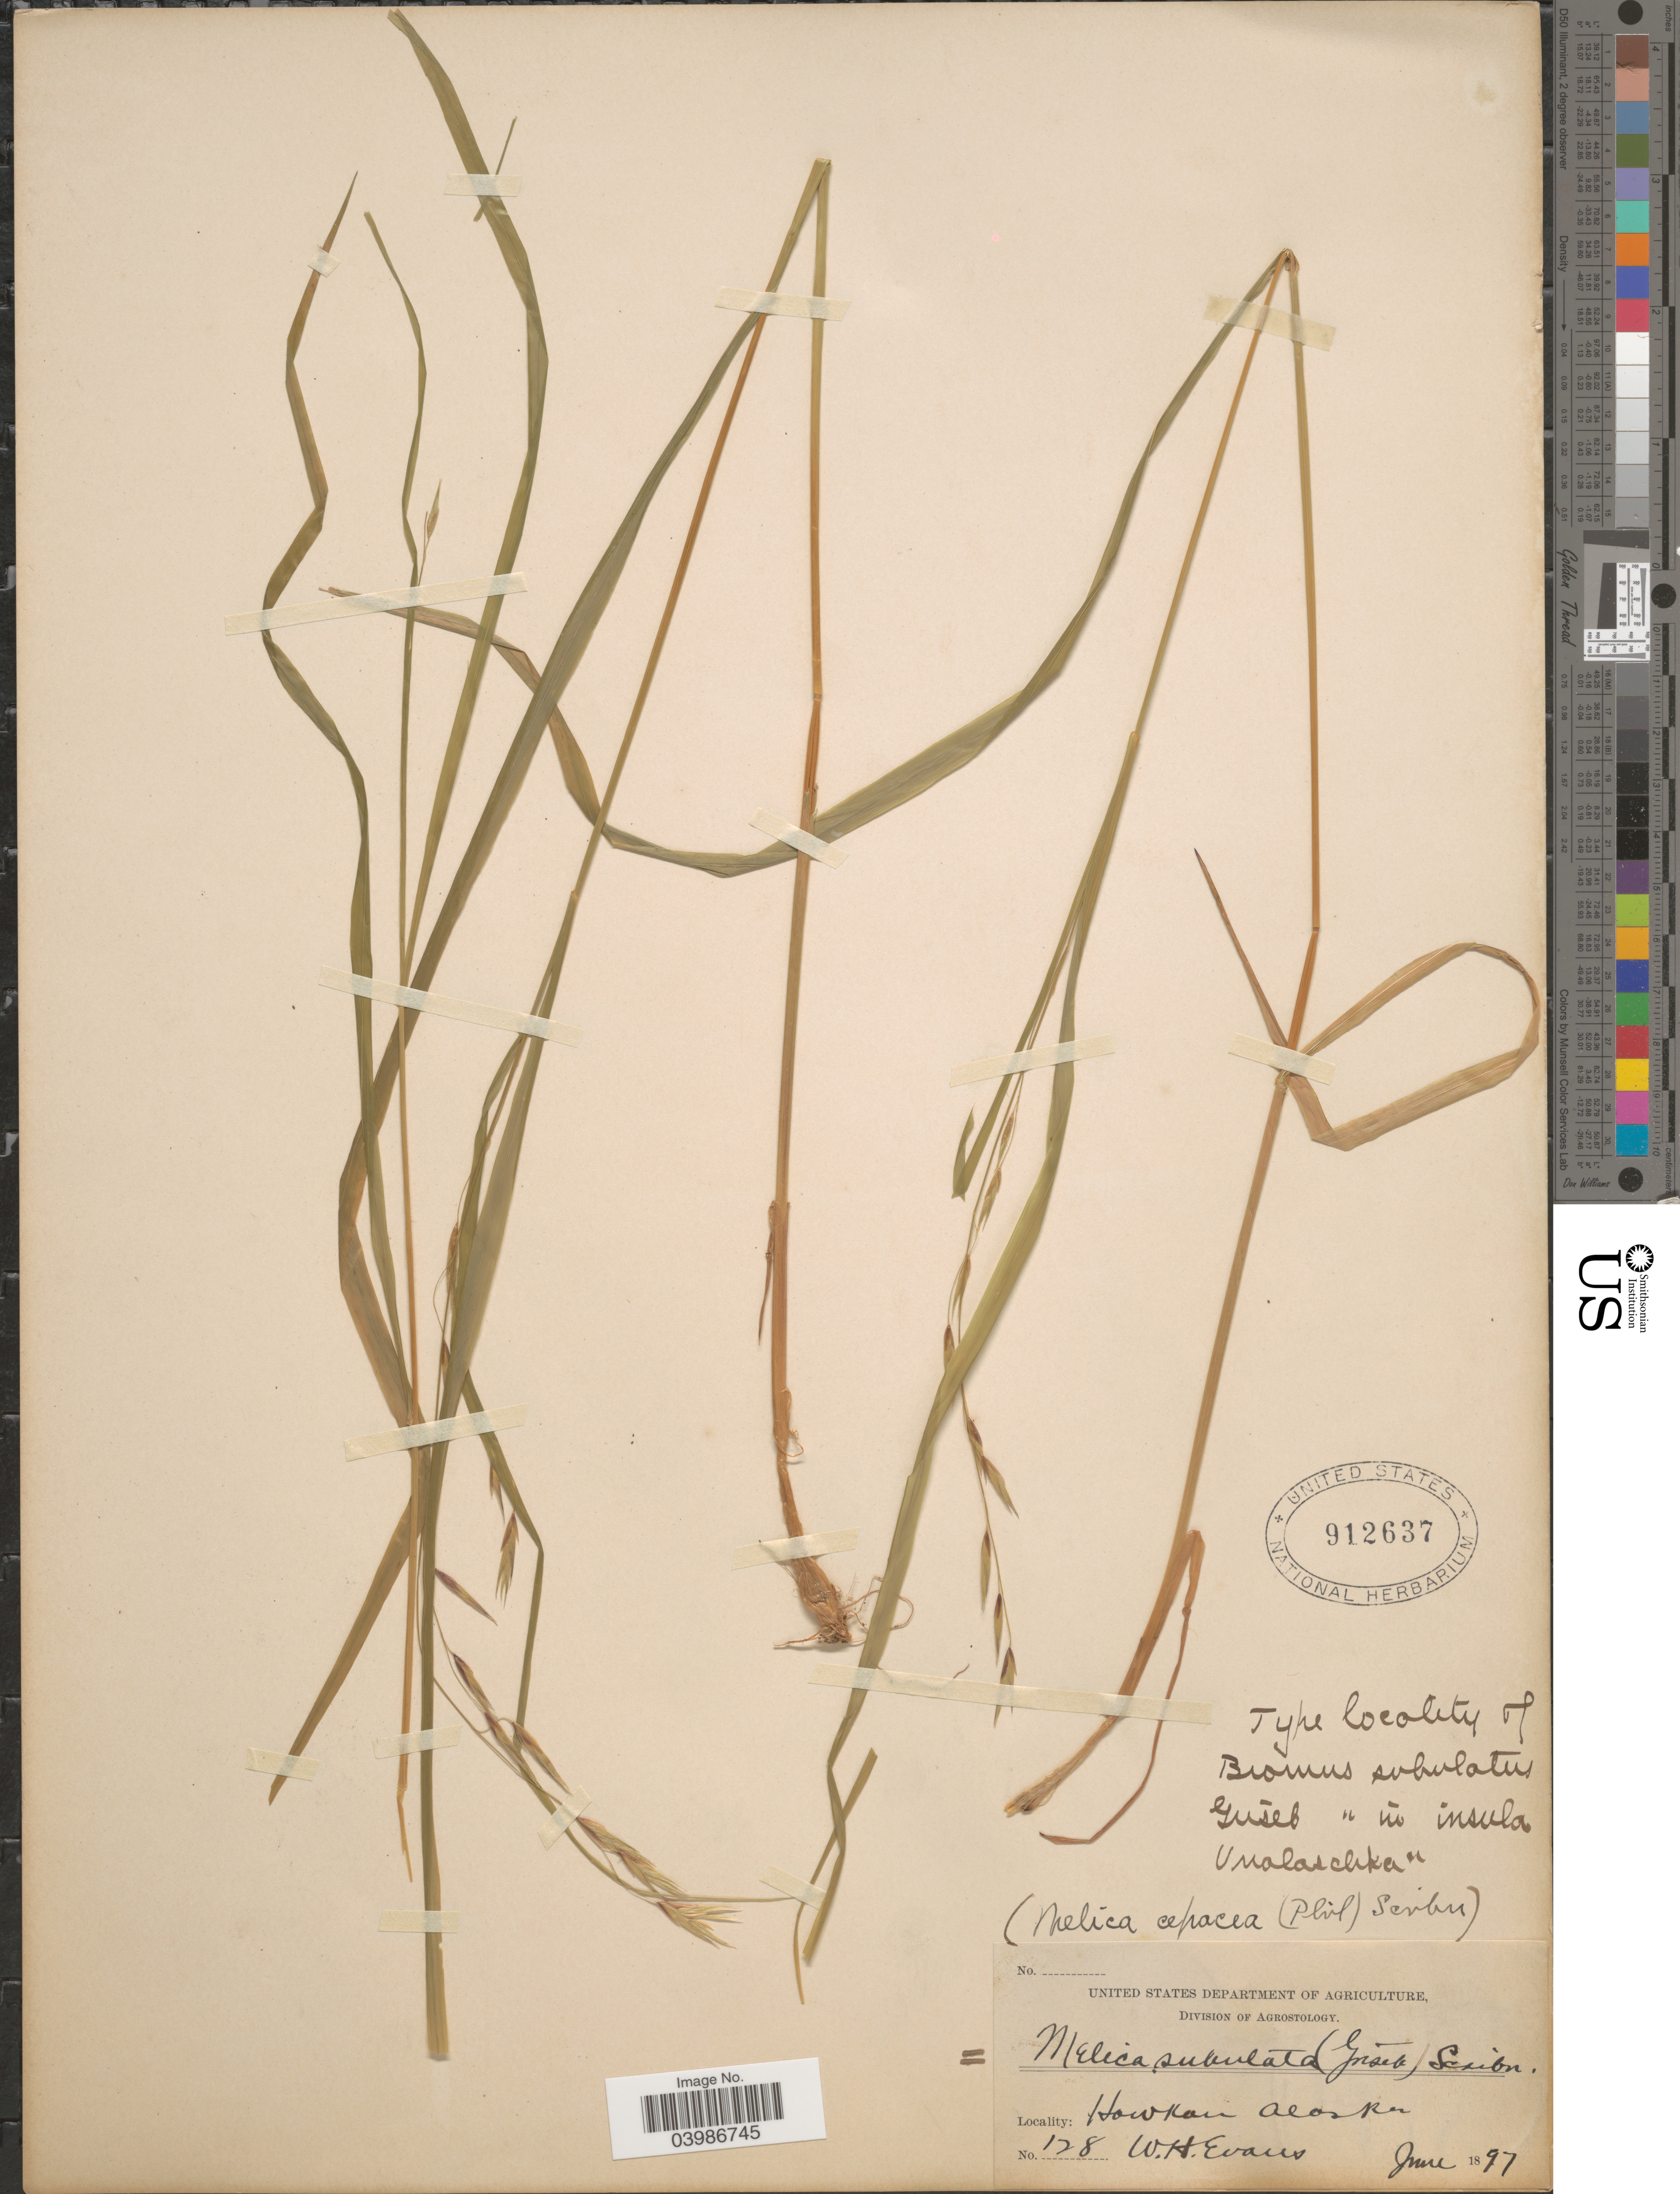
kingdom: Plantae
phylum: Tracheophyta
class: Liliopsida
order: Poales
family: Poaceae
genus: Melica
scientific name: Melica subulata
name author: (Griseb.) Scribn.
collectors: W. H. Evans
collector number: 128*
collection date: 1897-06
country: United States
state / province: Alaska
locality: Howkan.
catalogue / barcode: US 912637